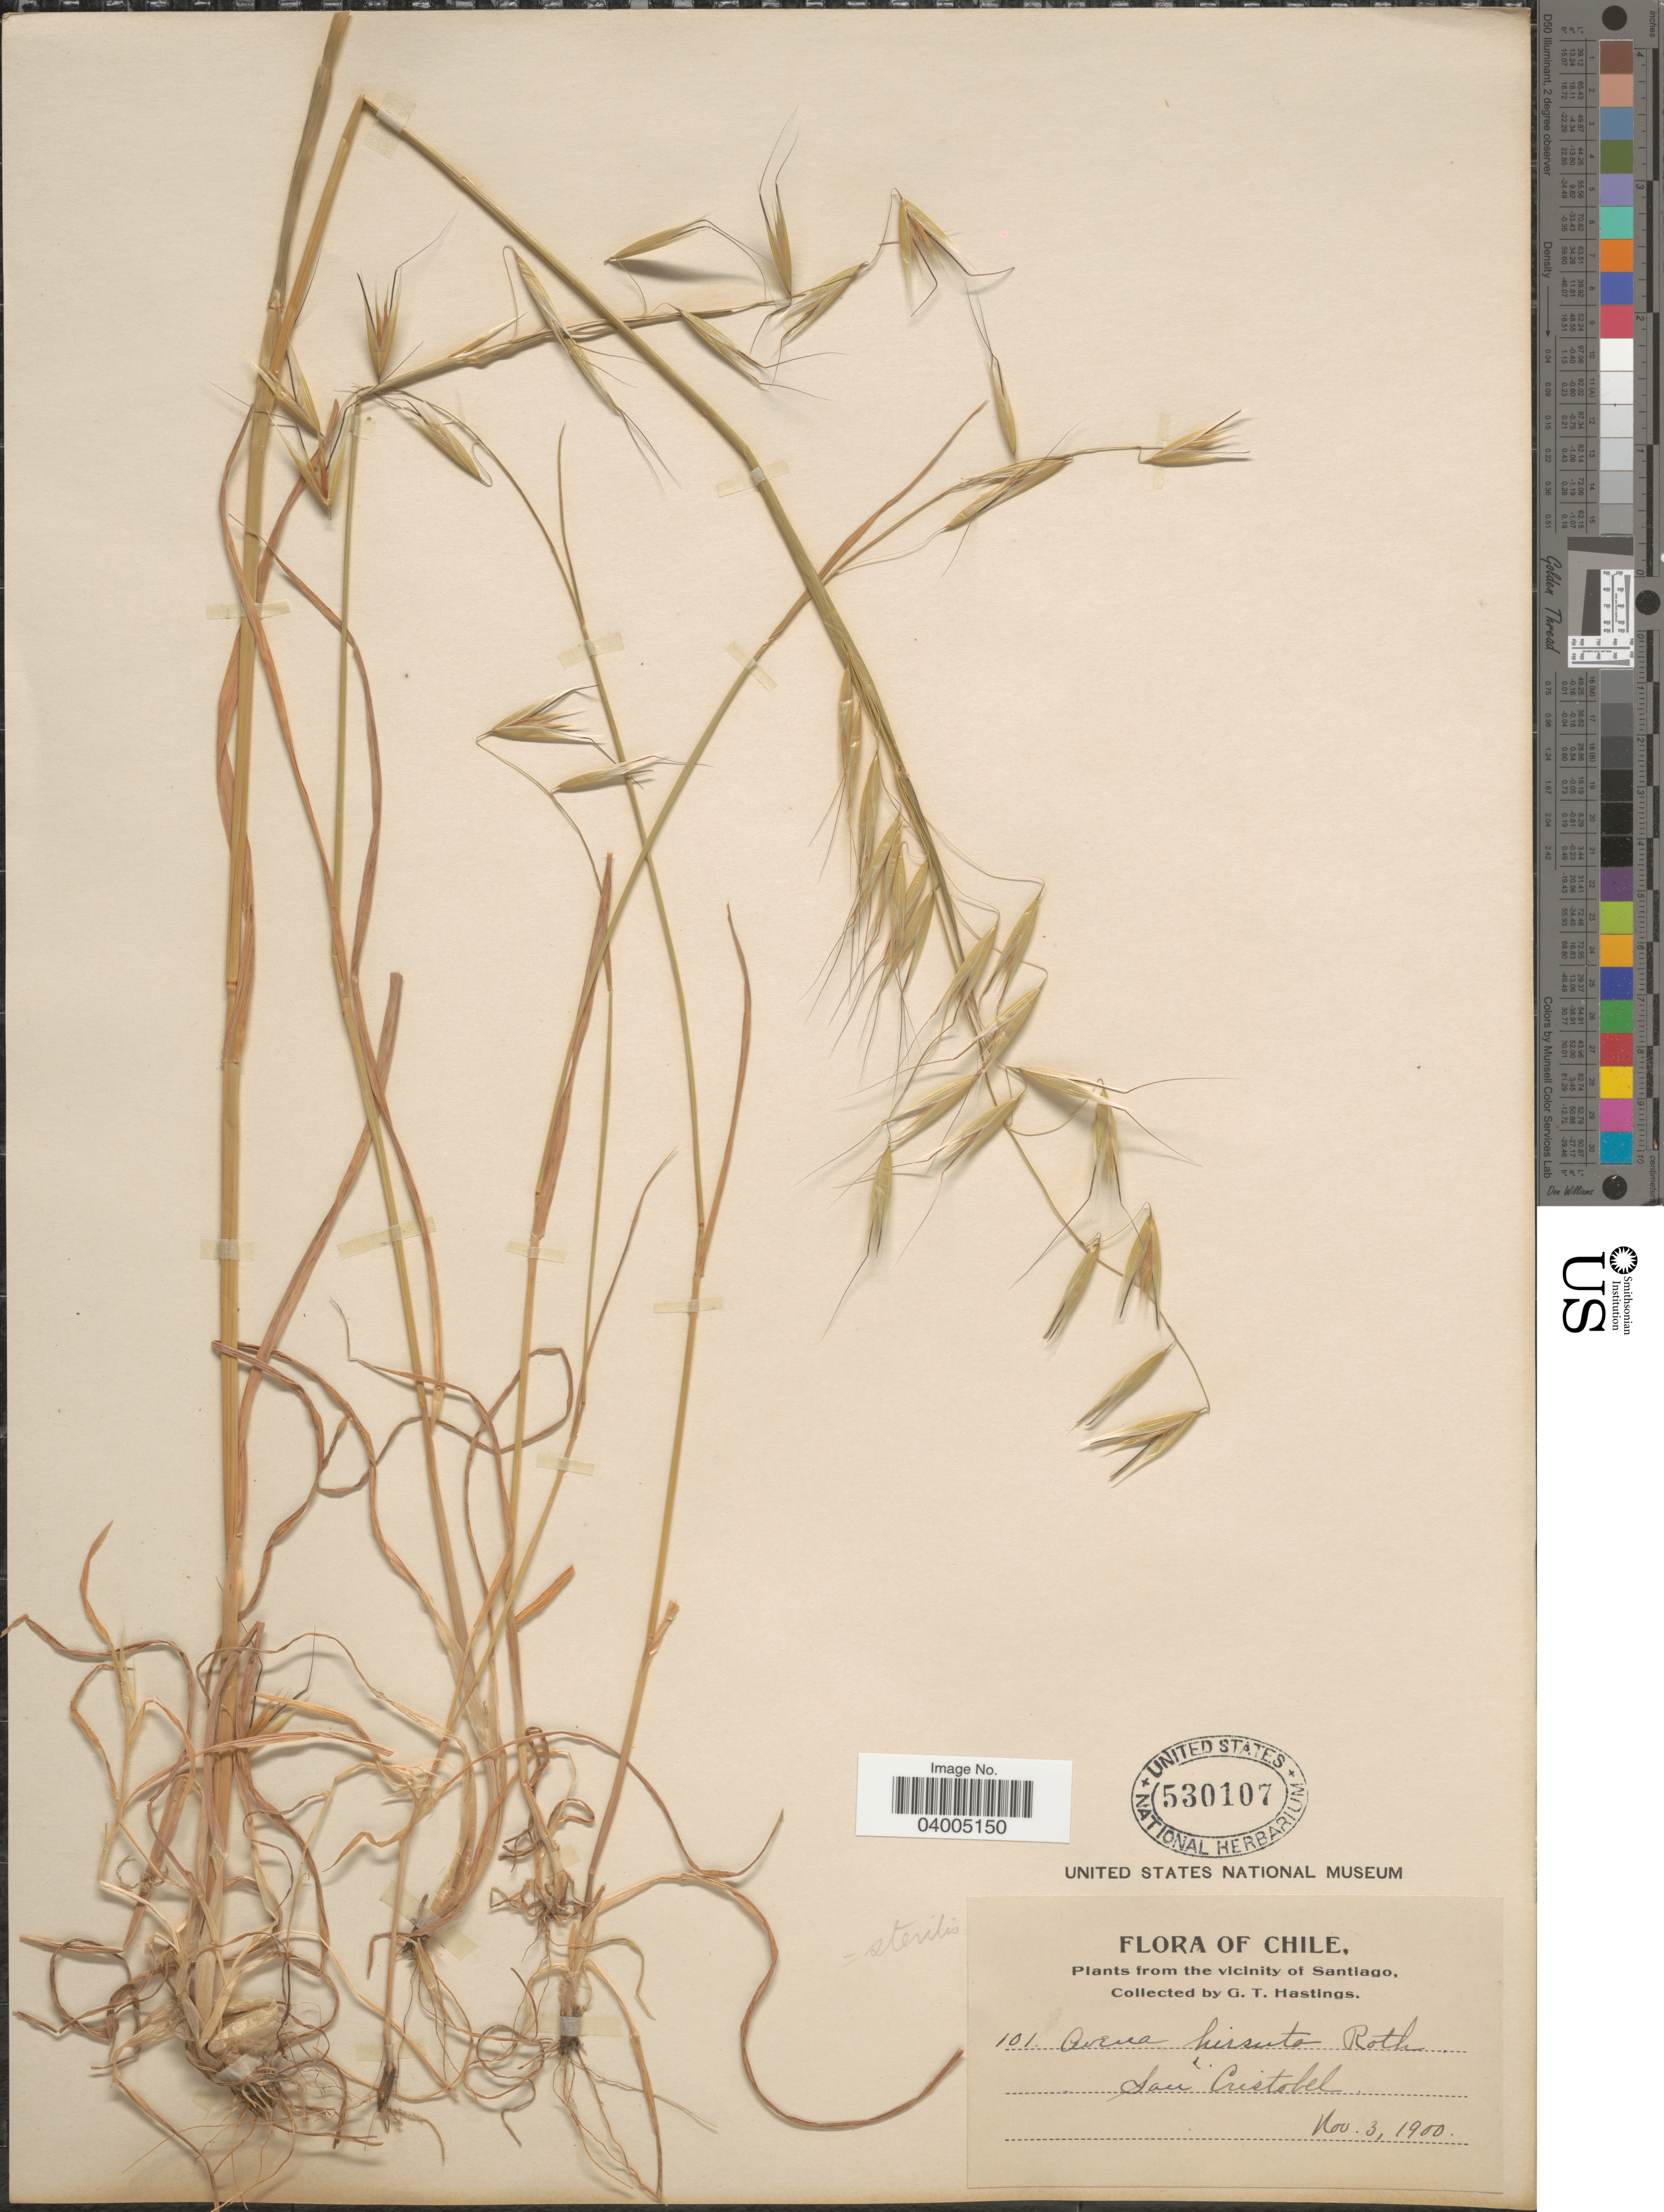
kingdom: Plantae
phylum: Tracheophyta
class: Liliopsida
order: Poales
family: Poaceae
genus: Avena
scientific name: Avena barbata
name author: Pott ex Link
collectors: G. Hastings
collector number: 101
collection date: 1900-11-03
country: Chile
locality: The vicinity of Santiago. San Cristobal.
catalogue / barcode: US 530107